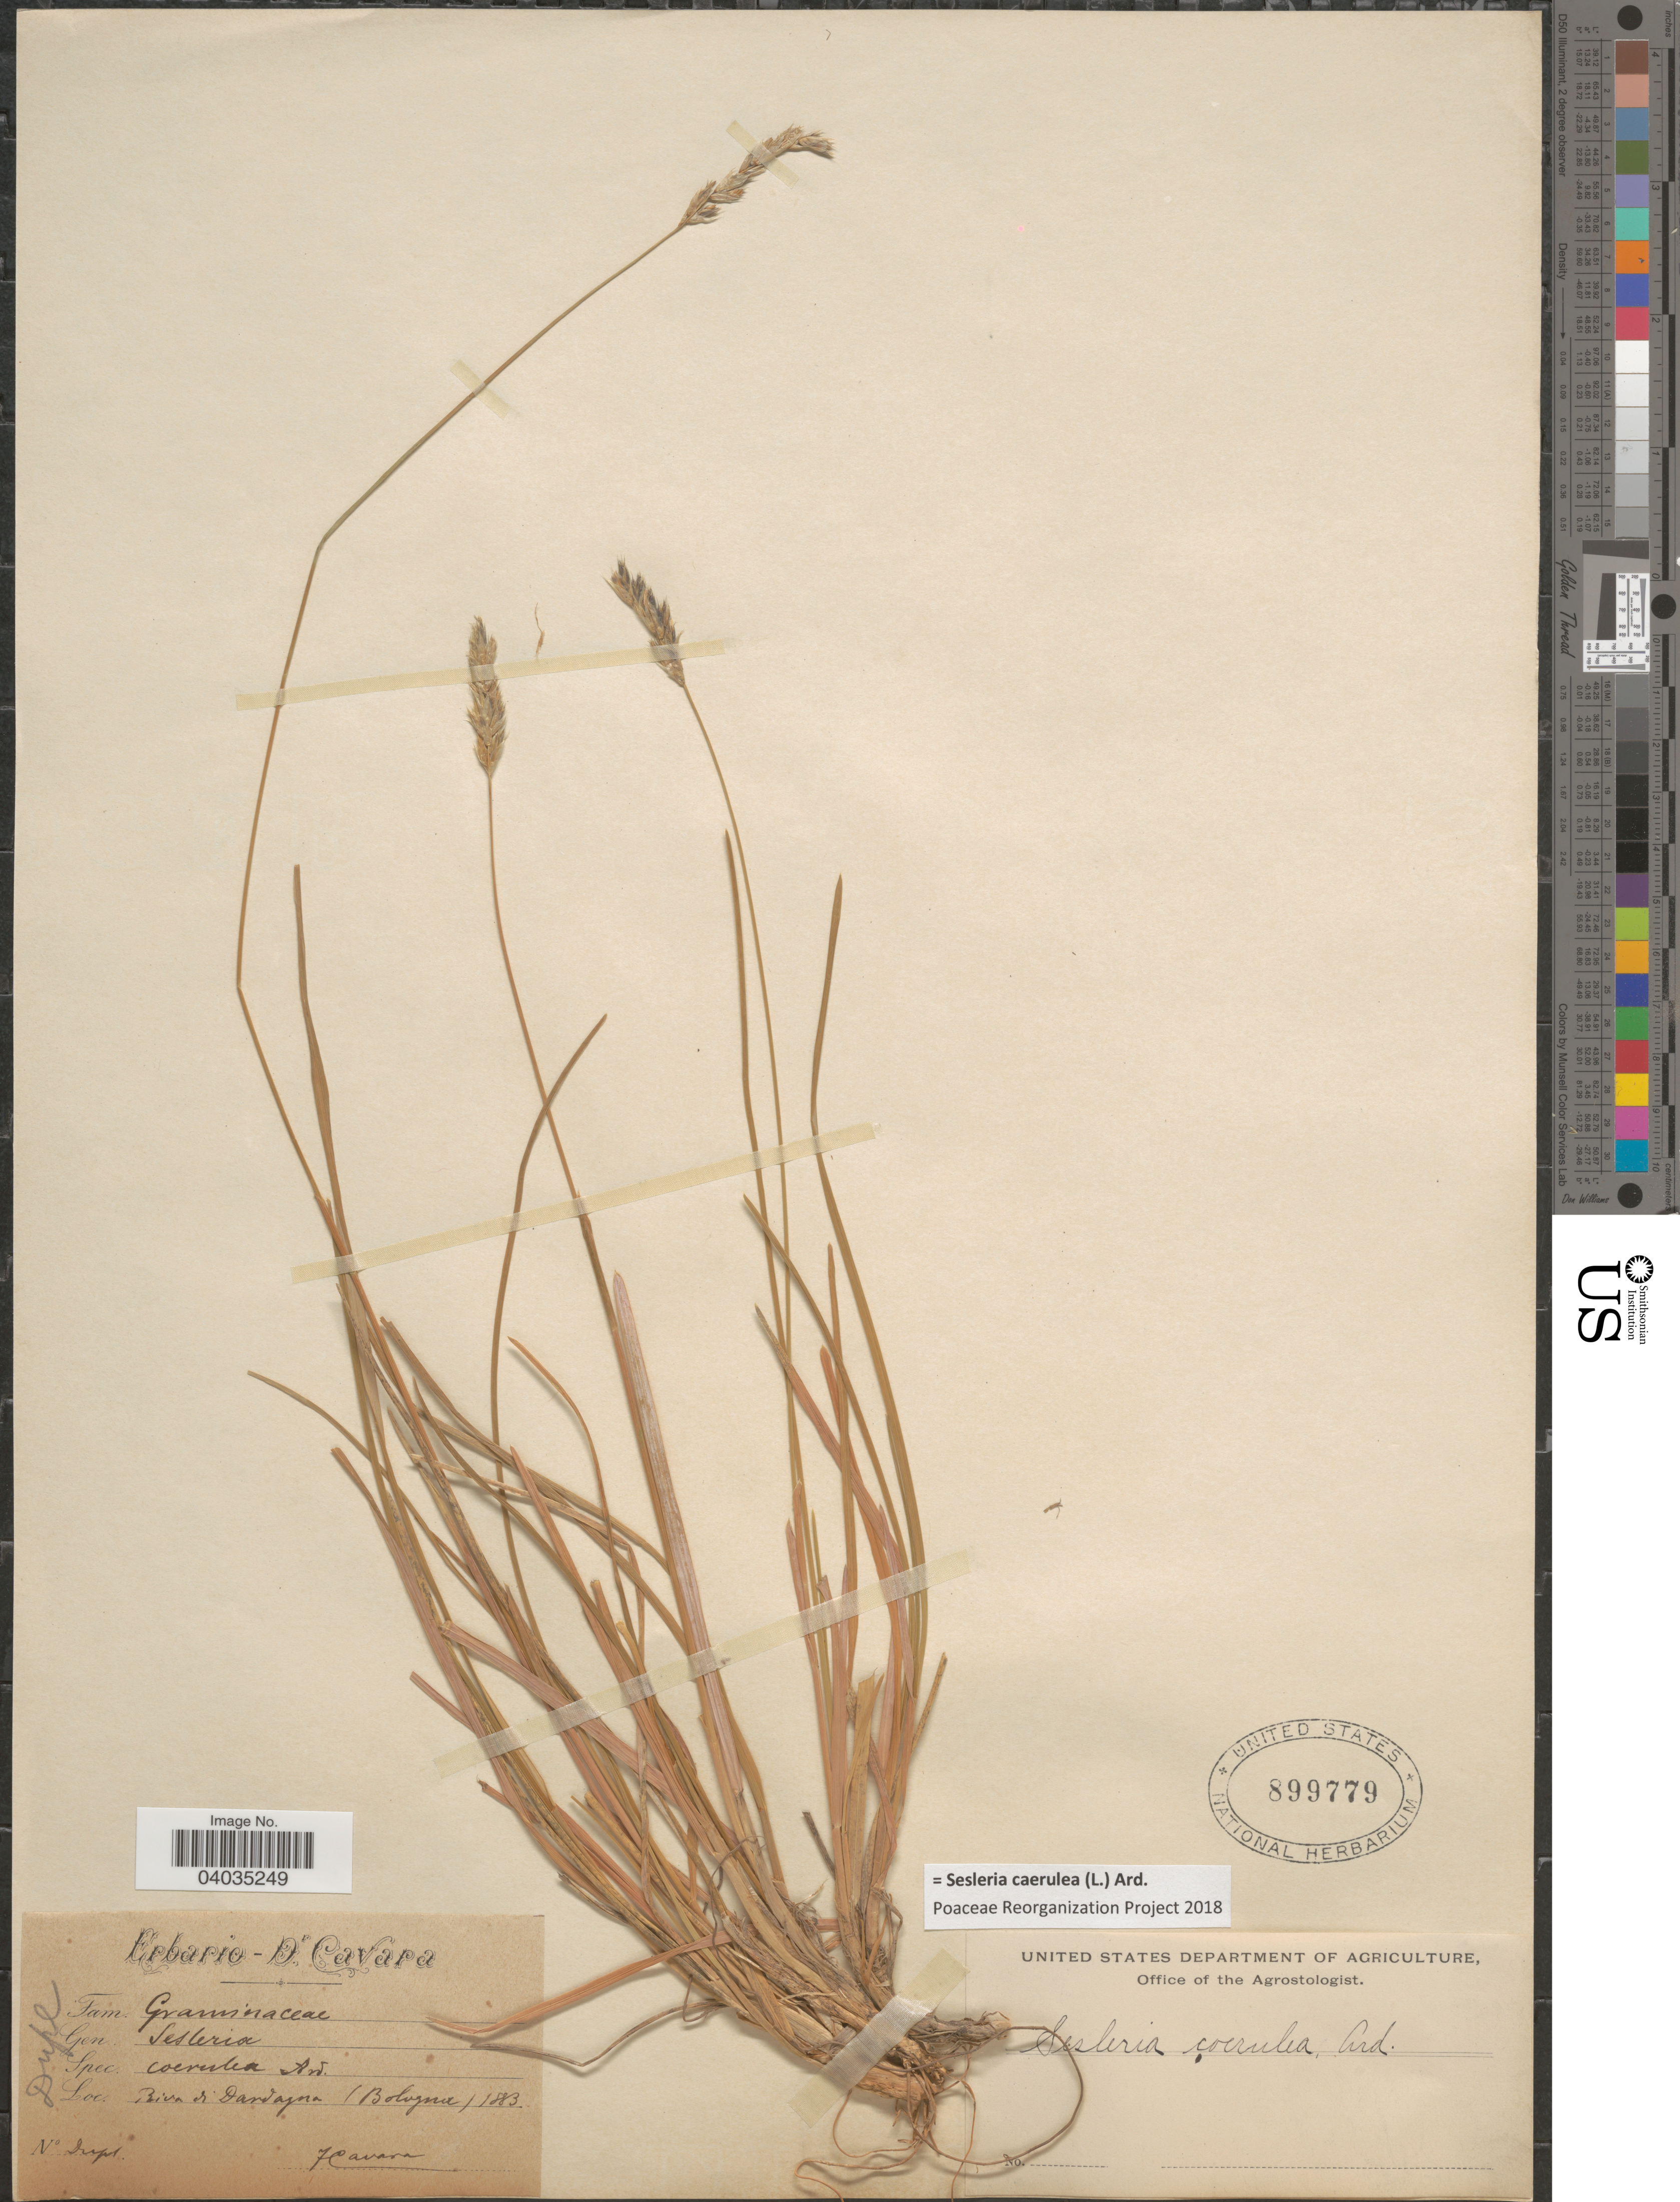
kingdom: Plantae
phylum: Tracheophyta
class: Liliopsida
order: Poales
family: Poaceae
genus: Sesleria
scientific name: Sesleria caerulea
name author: (L.) Ard.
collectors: F. Cavara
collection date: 1883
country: Italy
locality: Riva d' Dardagna (Bologna).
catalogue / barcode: US 899779